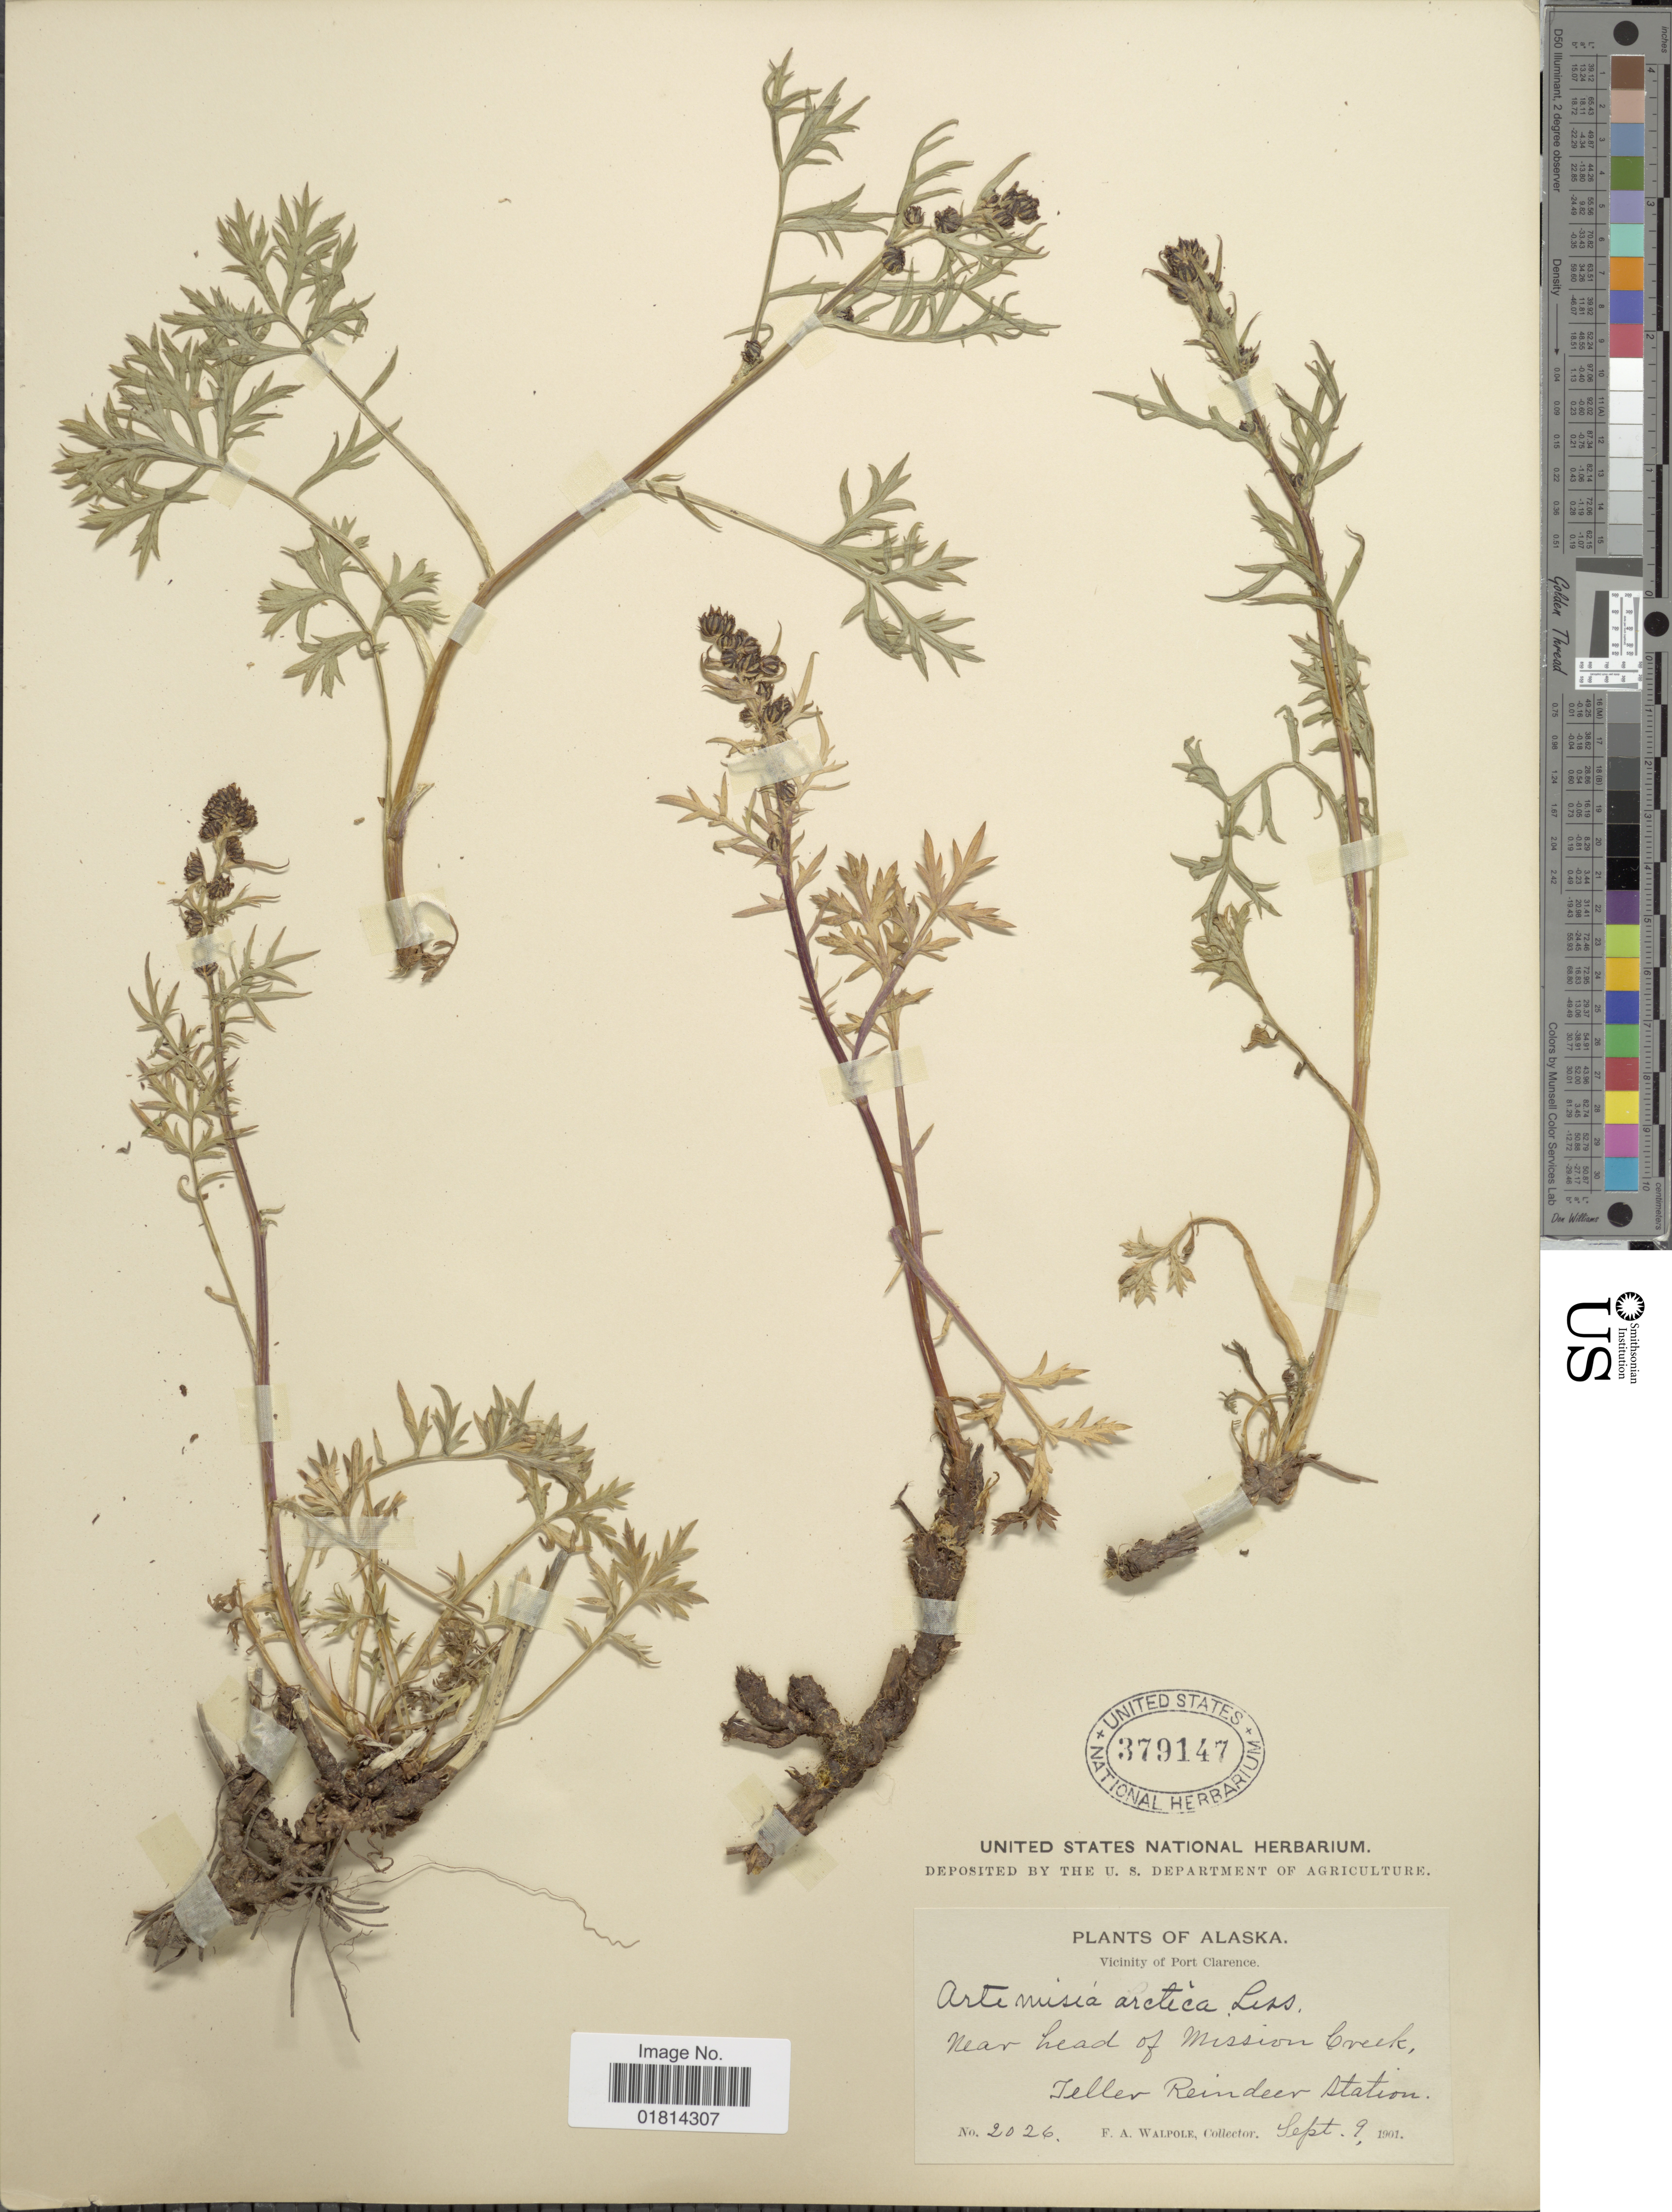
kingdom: Plantae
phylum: Tracheophyta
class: Magnoliopsida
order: Asterales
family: Asteraceae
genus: Artemisia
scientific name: Artemisia arctica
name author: Less.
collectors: F. Walpole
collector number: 2026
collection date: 1901-09-09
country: United States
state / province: Alaska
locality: Vicinity of Port Clarence. Near head of Mission Creek, Teller Reindeer Station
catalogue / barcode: US 379147